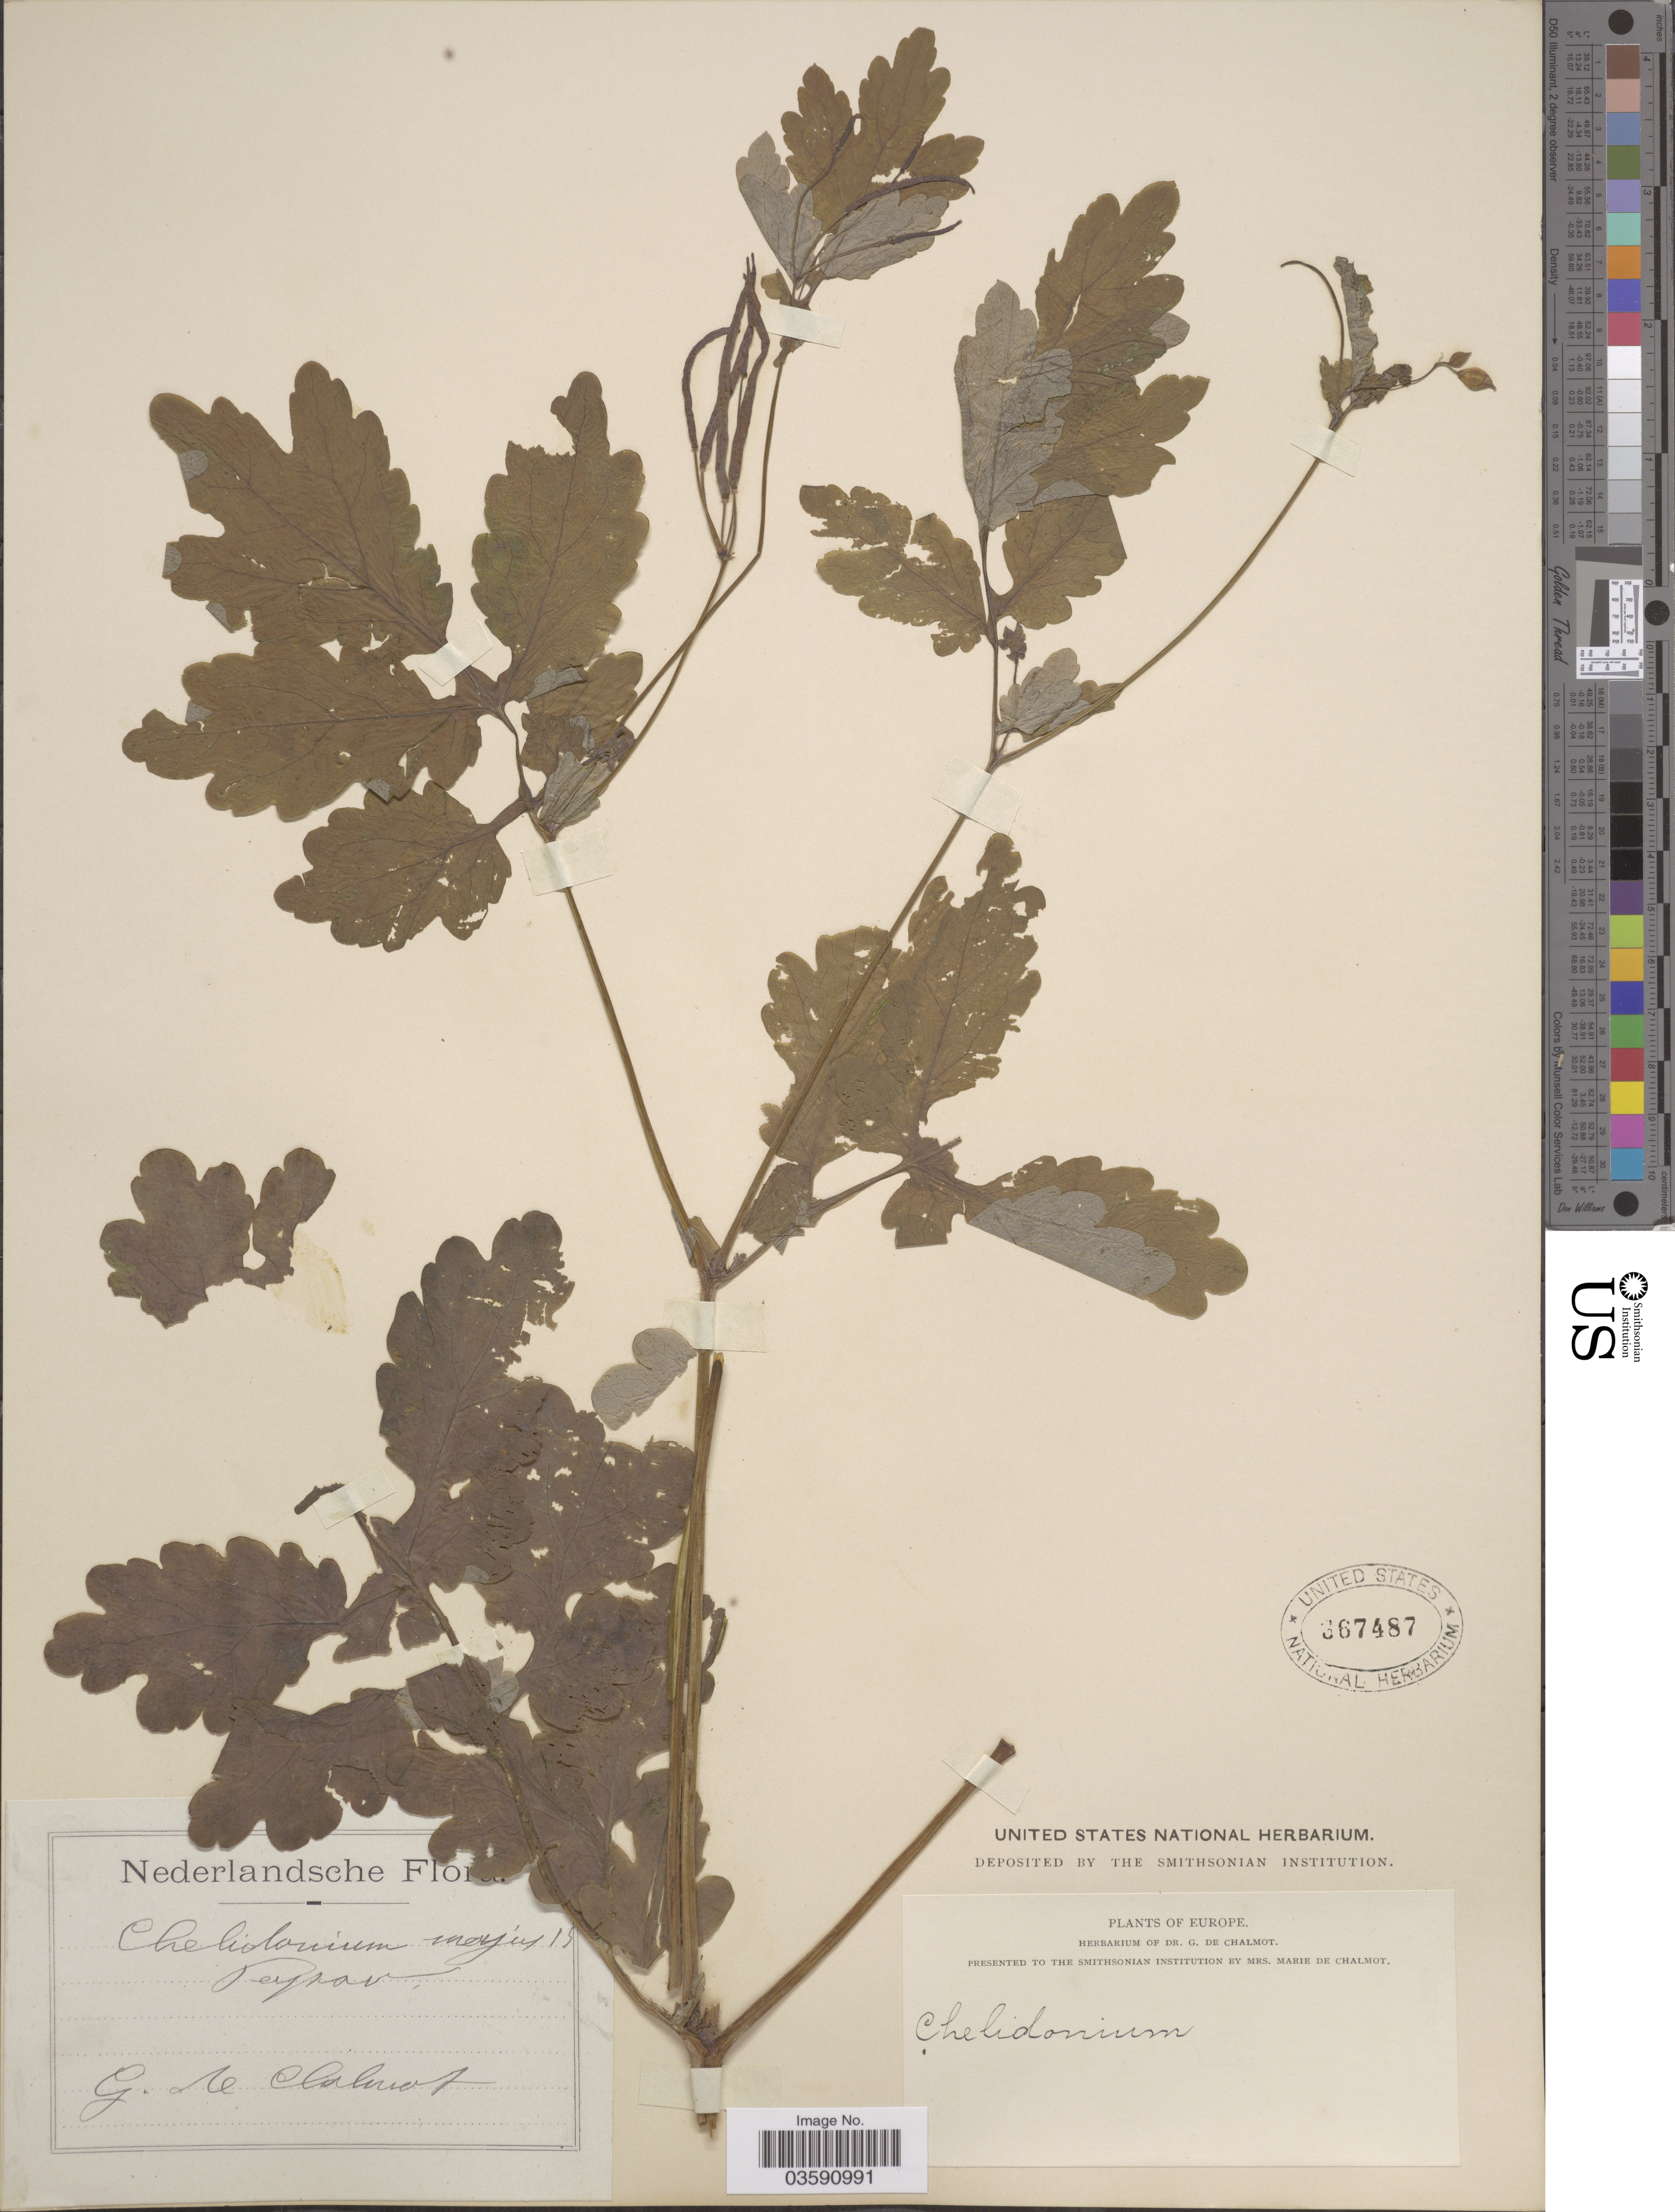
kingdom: Plantae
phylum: Tracheophyta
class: Magnoliopsida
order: Ranunculales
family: Papaveraceae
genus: Chelidonium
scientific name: Chelidonium majus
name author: L.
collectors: G. de Chalmot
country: Netherlands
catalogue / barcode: US 367487